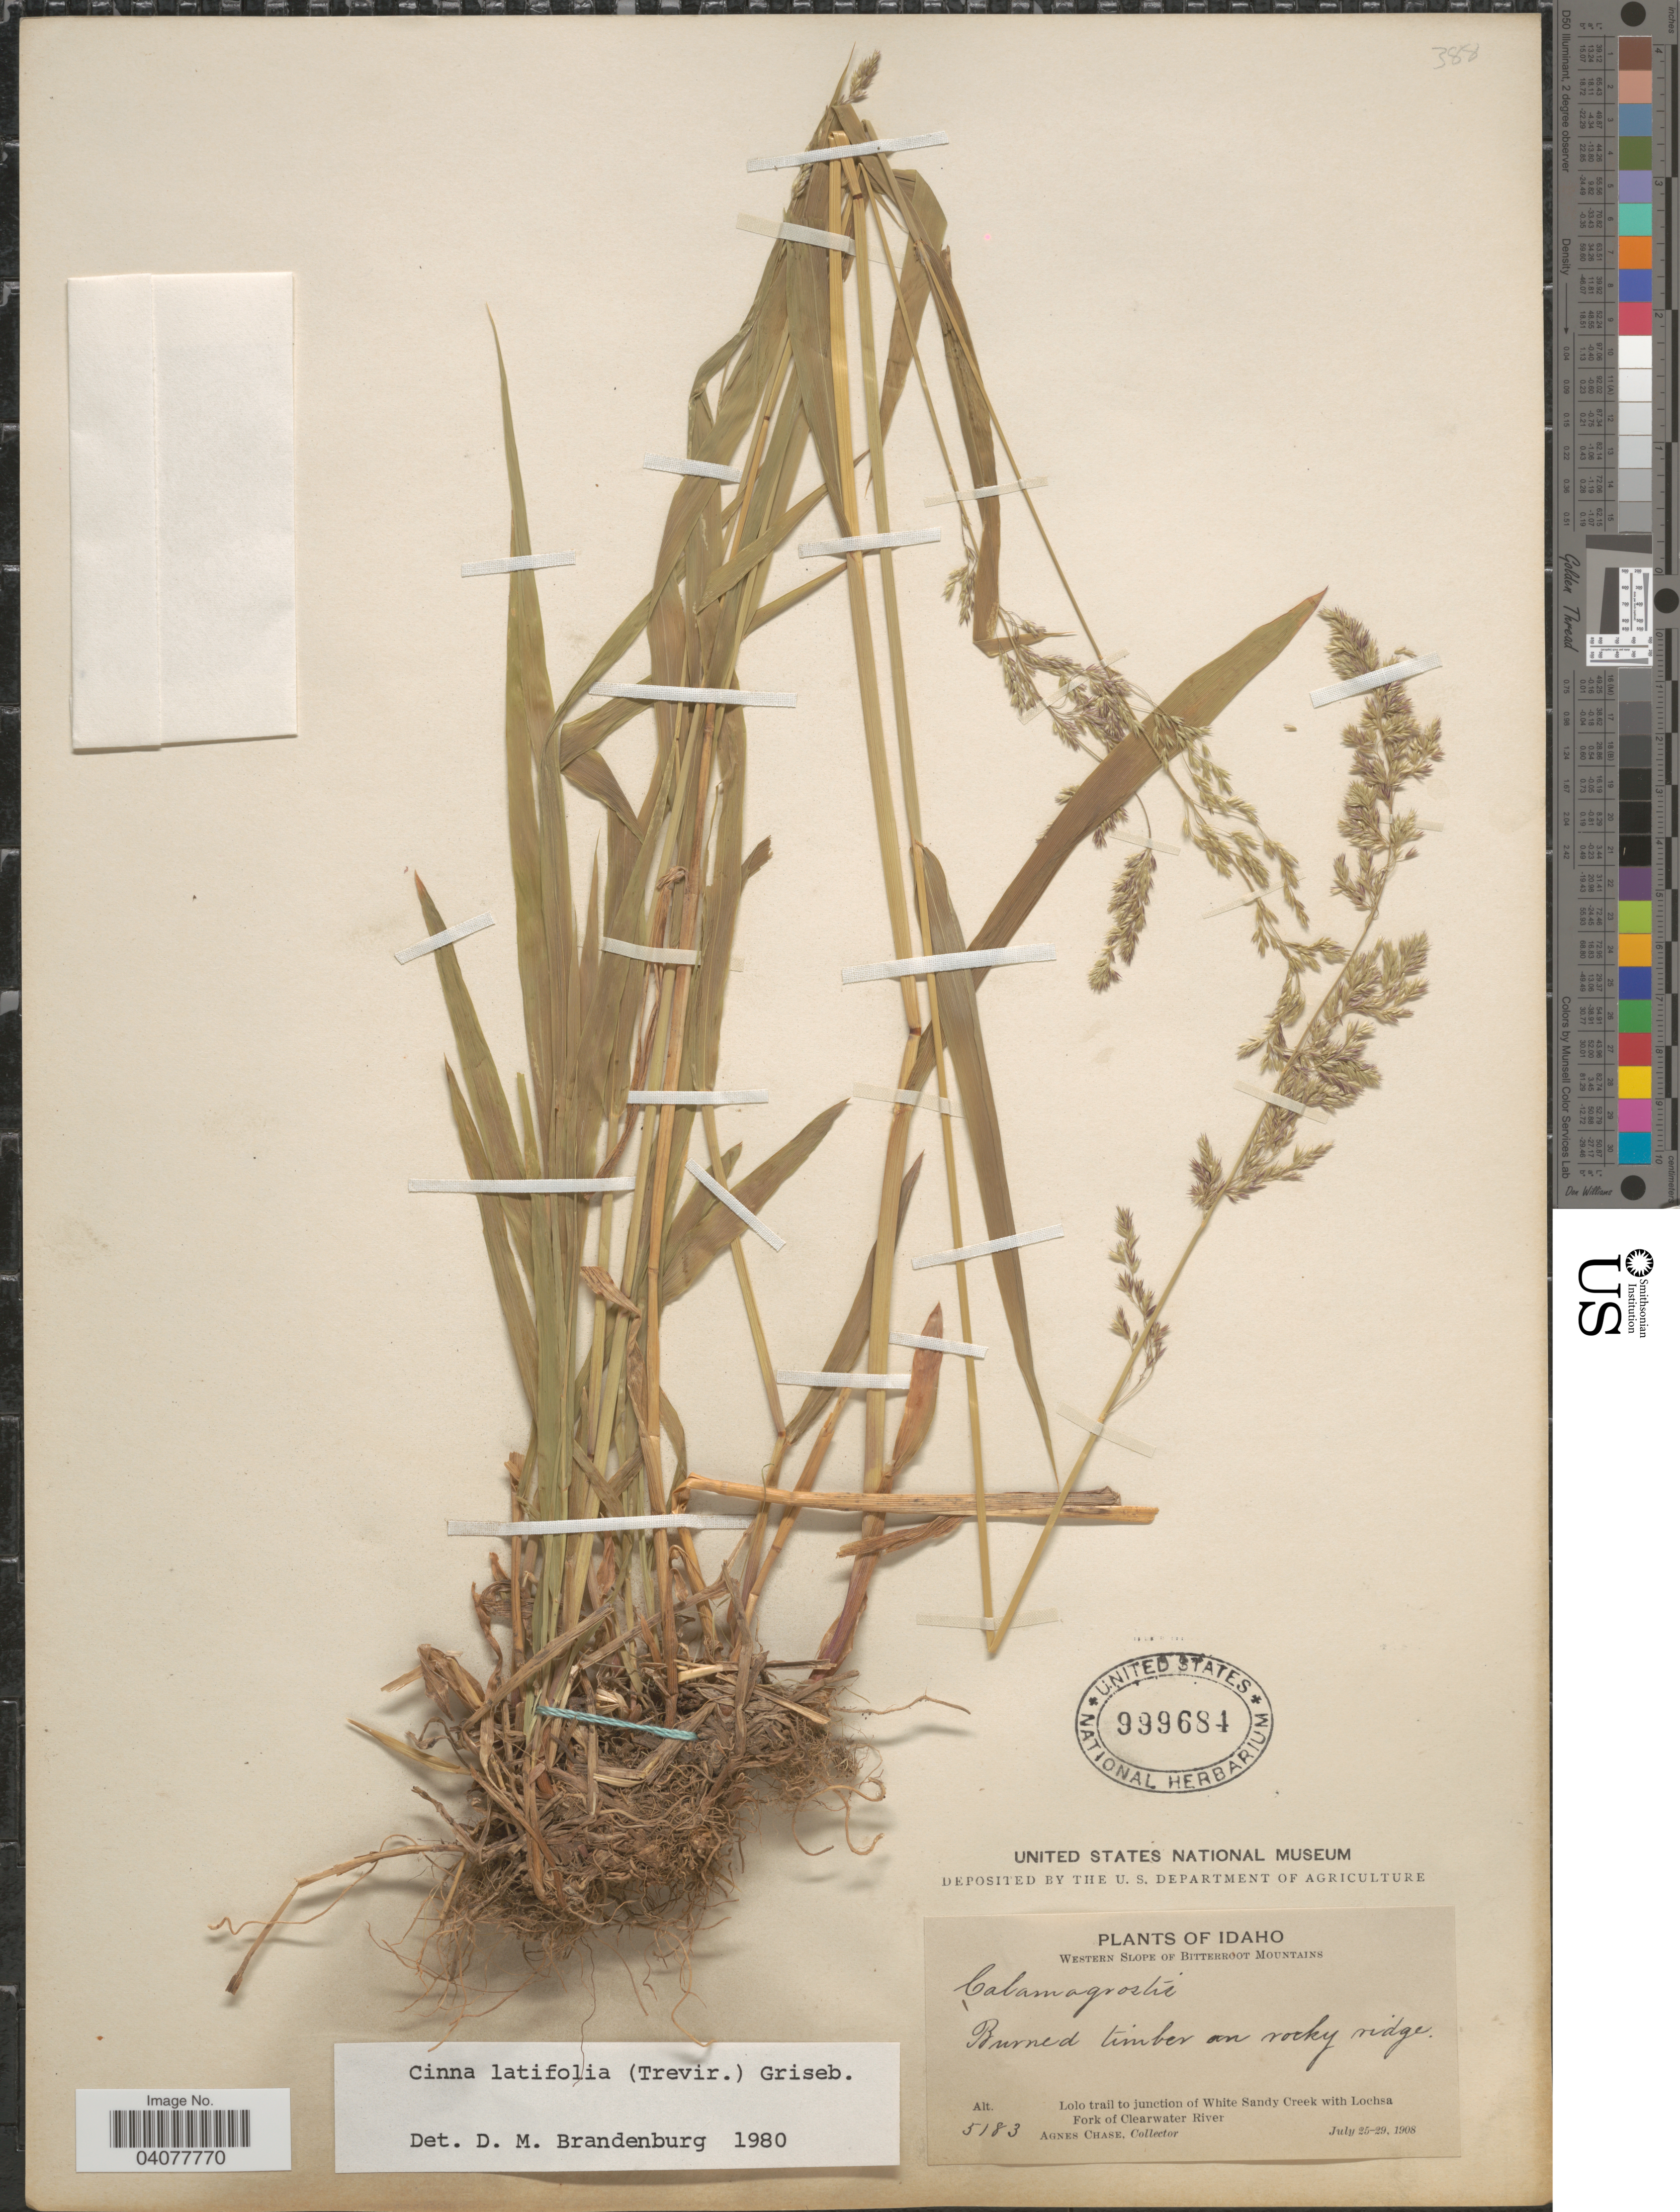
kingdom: Plantae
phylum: Tracheophyta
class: Liliopsida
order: Poales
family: Poaceae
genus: Cinna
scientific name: Cinna latifolia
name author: (Trevir. ex Goeppert) Griseb.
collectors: A. Chase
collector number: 5183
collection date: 1908-07-25/1908-07-29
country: United States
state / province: Idaho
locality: Western Slope of Bitterroot Mountains. Burned timber on rocky ridge. Lolo trail to junction of White Sandy Creek with Lochsa Fork of Clearwater River.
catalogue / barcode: US 999684